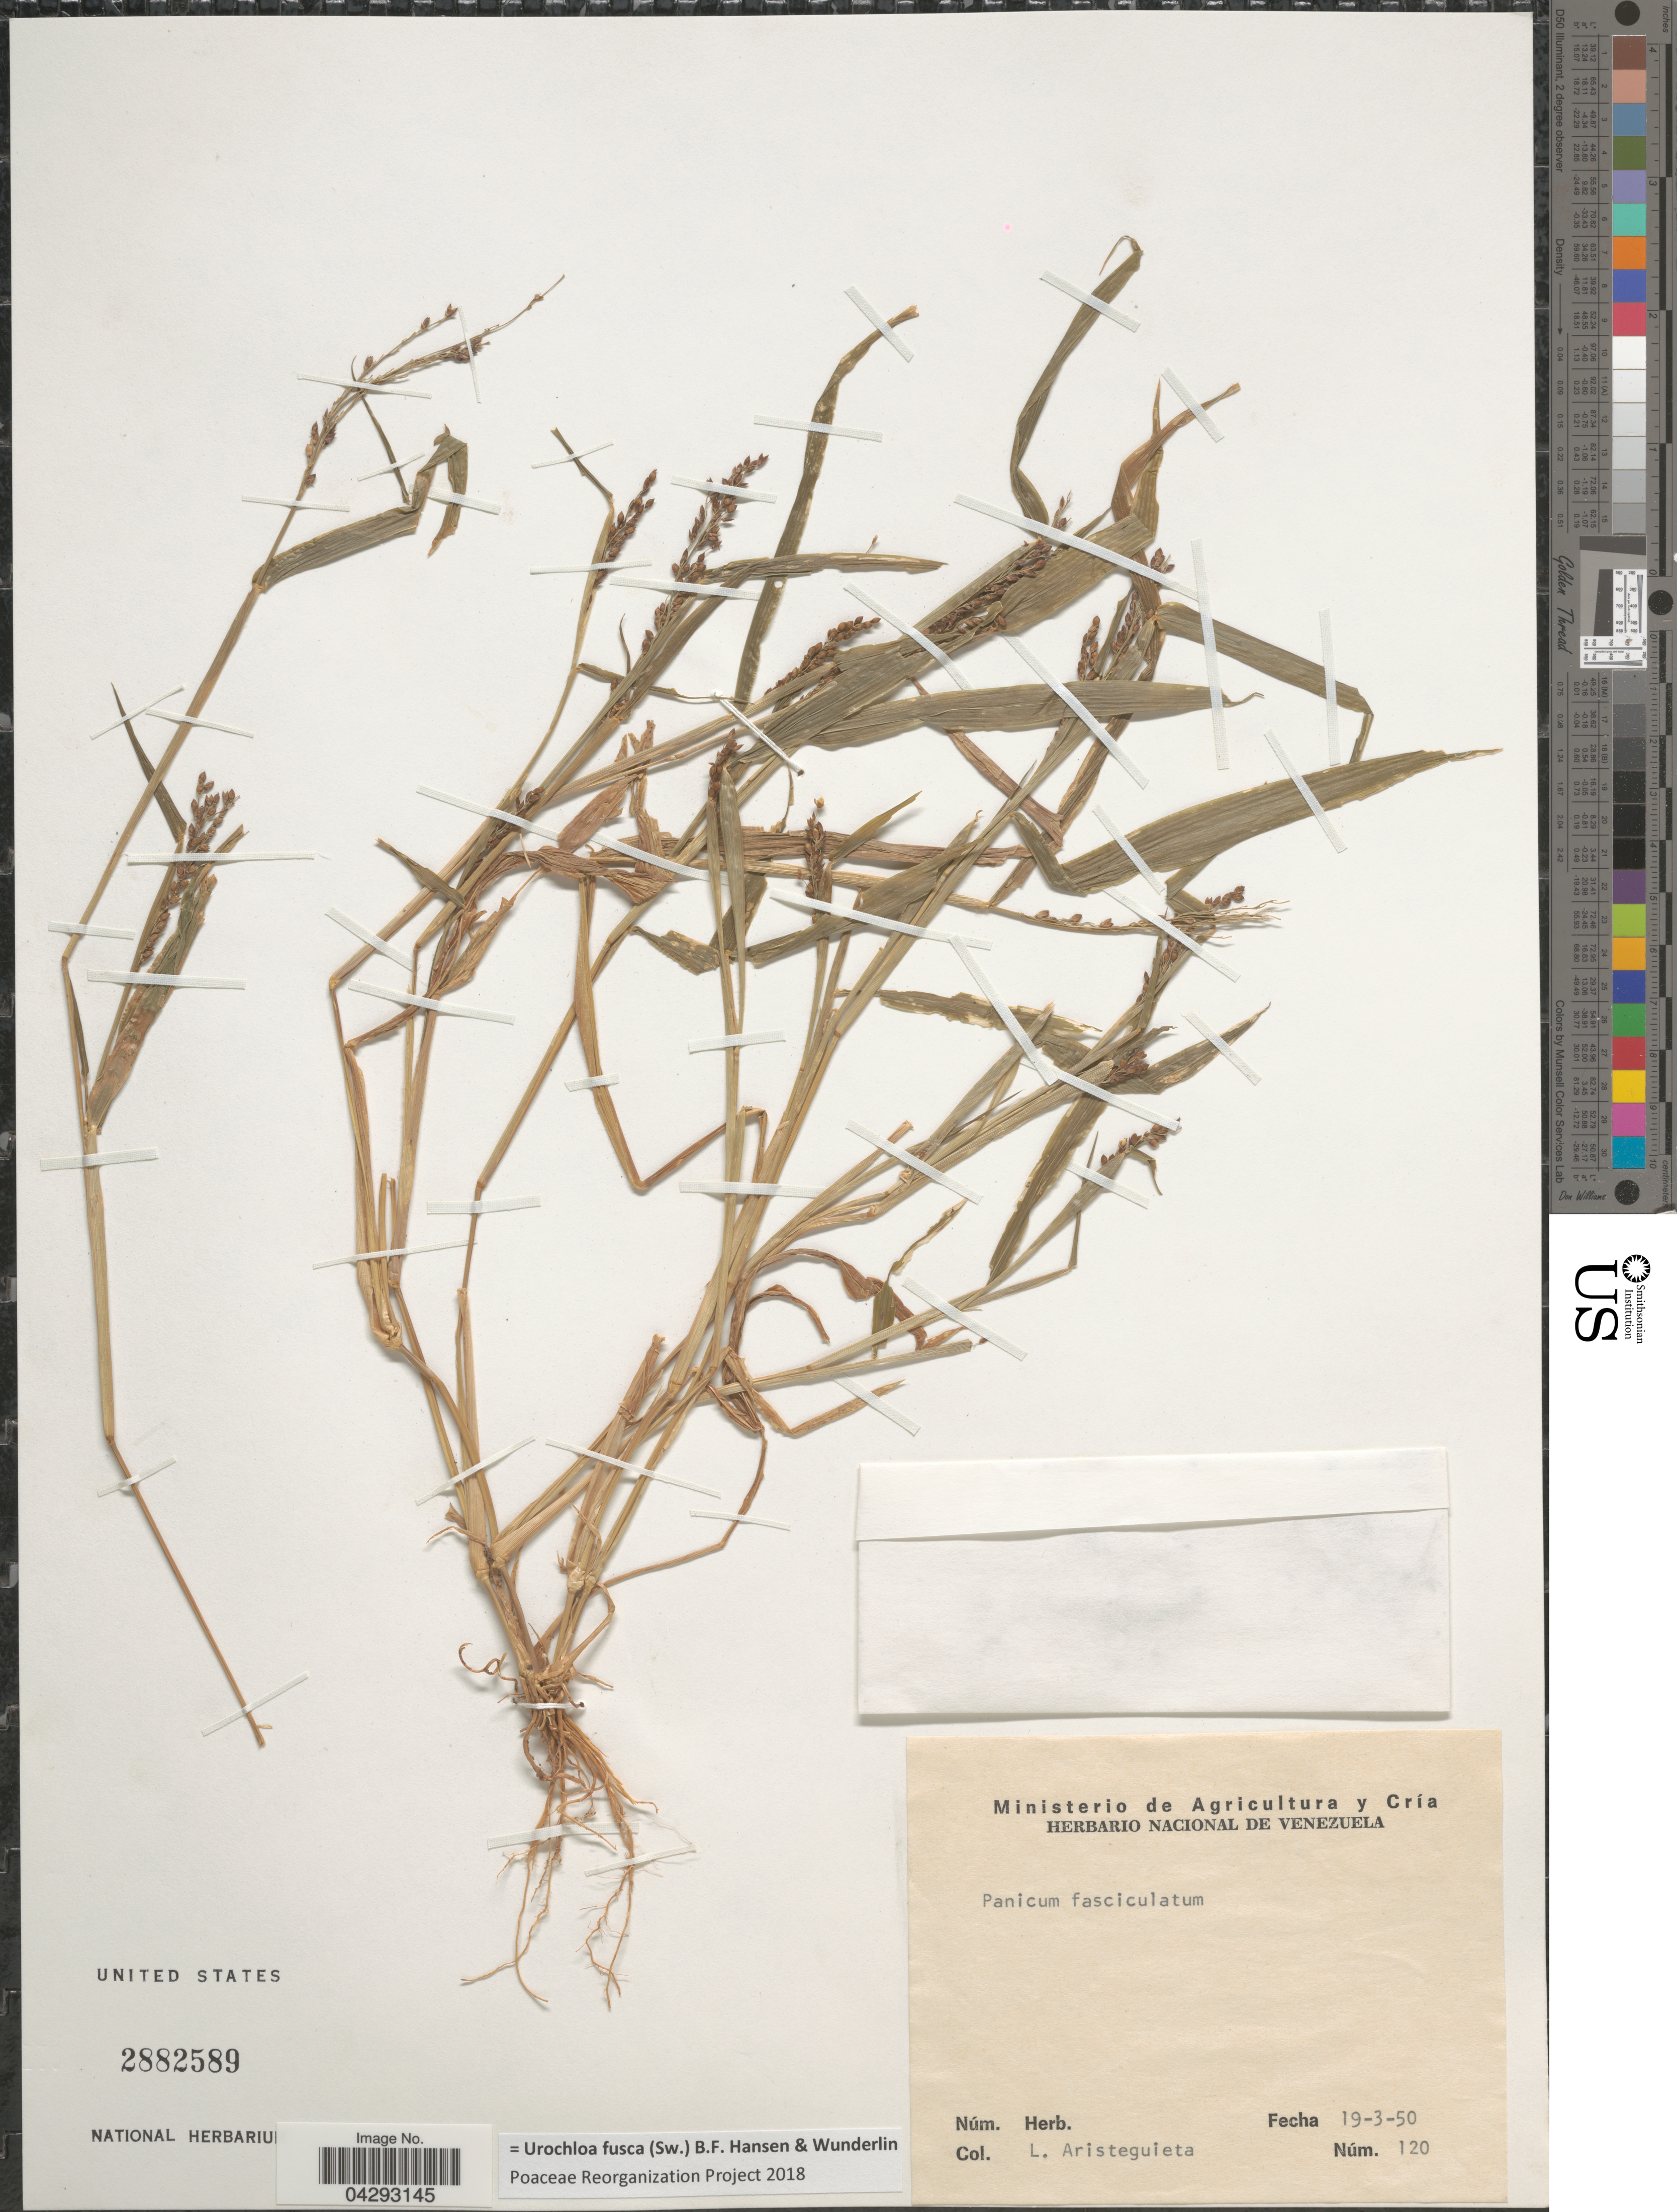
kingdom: Plantae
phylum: Tracheophyta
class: Liliopsida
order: Poales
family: Poaceae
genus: Urochloa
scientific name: Urochloa fusca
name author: (Sw.) B.F. Hansen & Wunderlin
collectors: L. Aristeguieta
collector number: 120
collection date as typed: Transcribed d/m/y: 19/3/50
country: Venezuela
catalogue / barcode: US 2882589